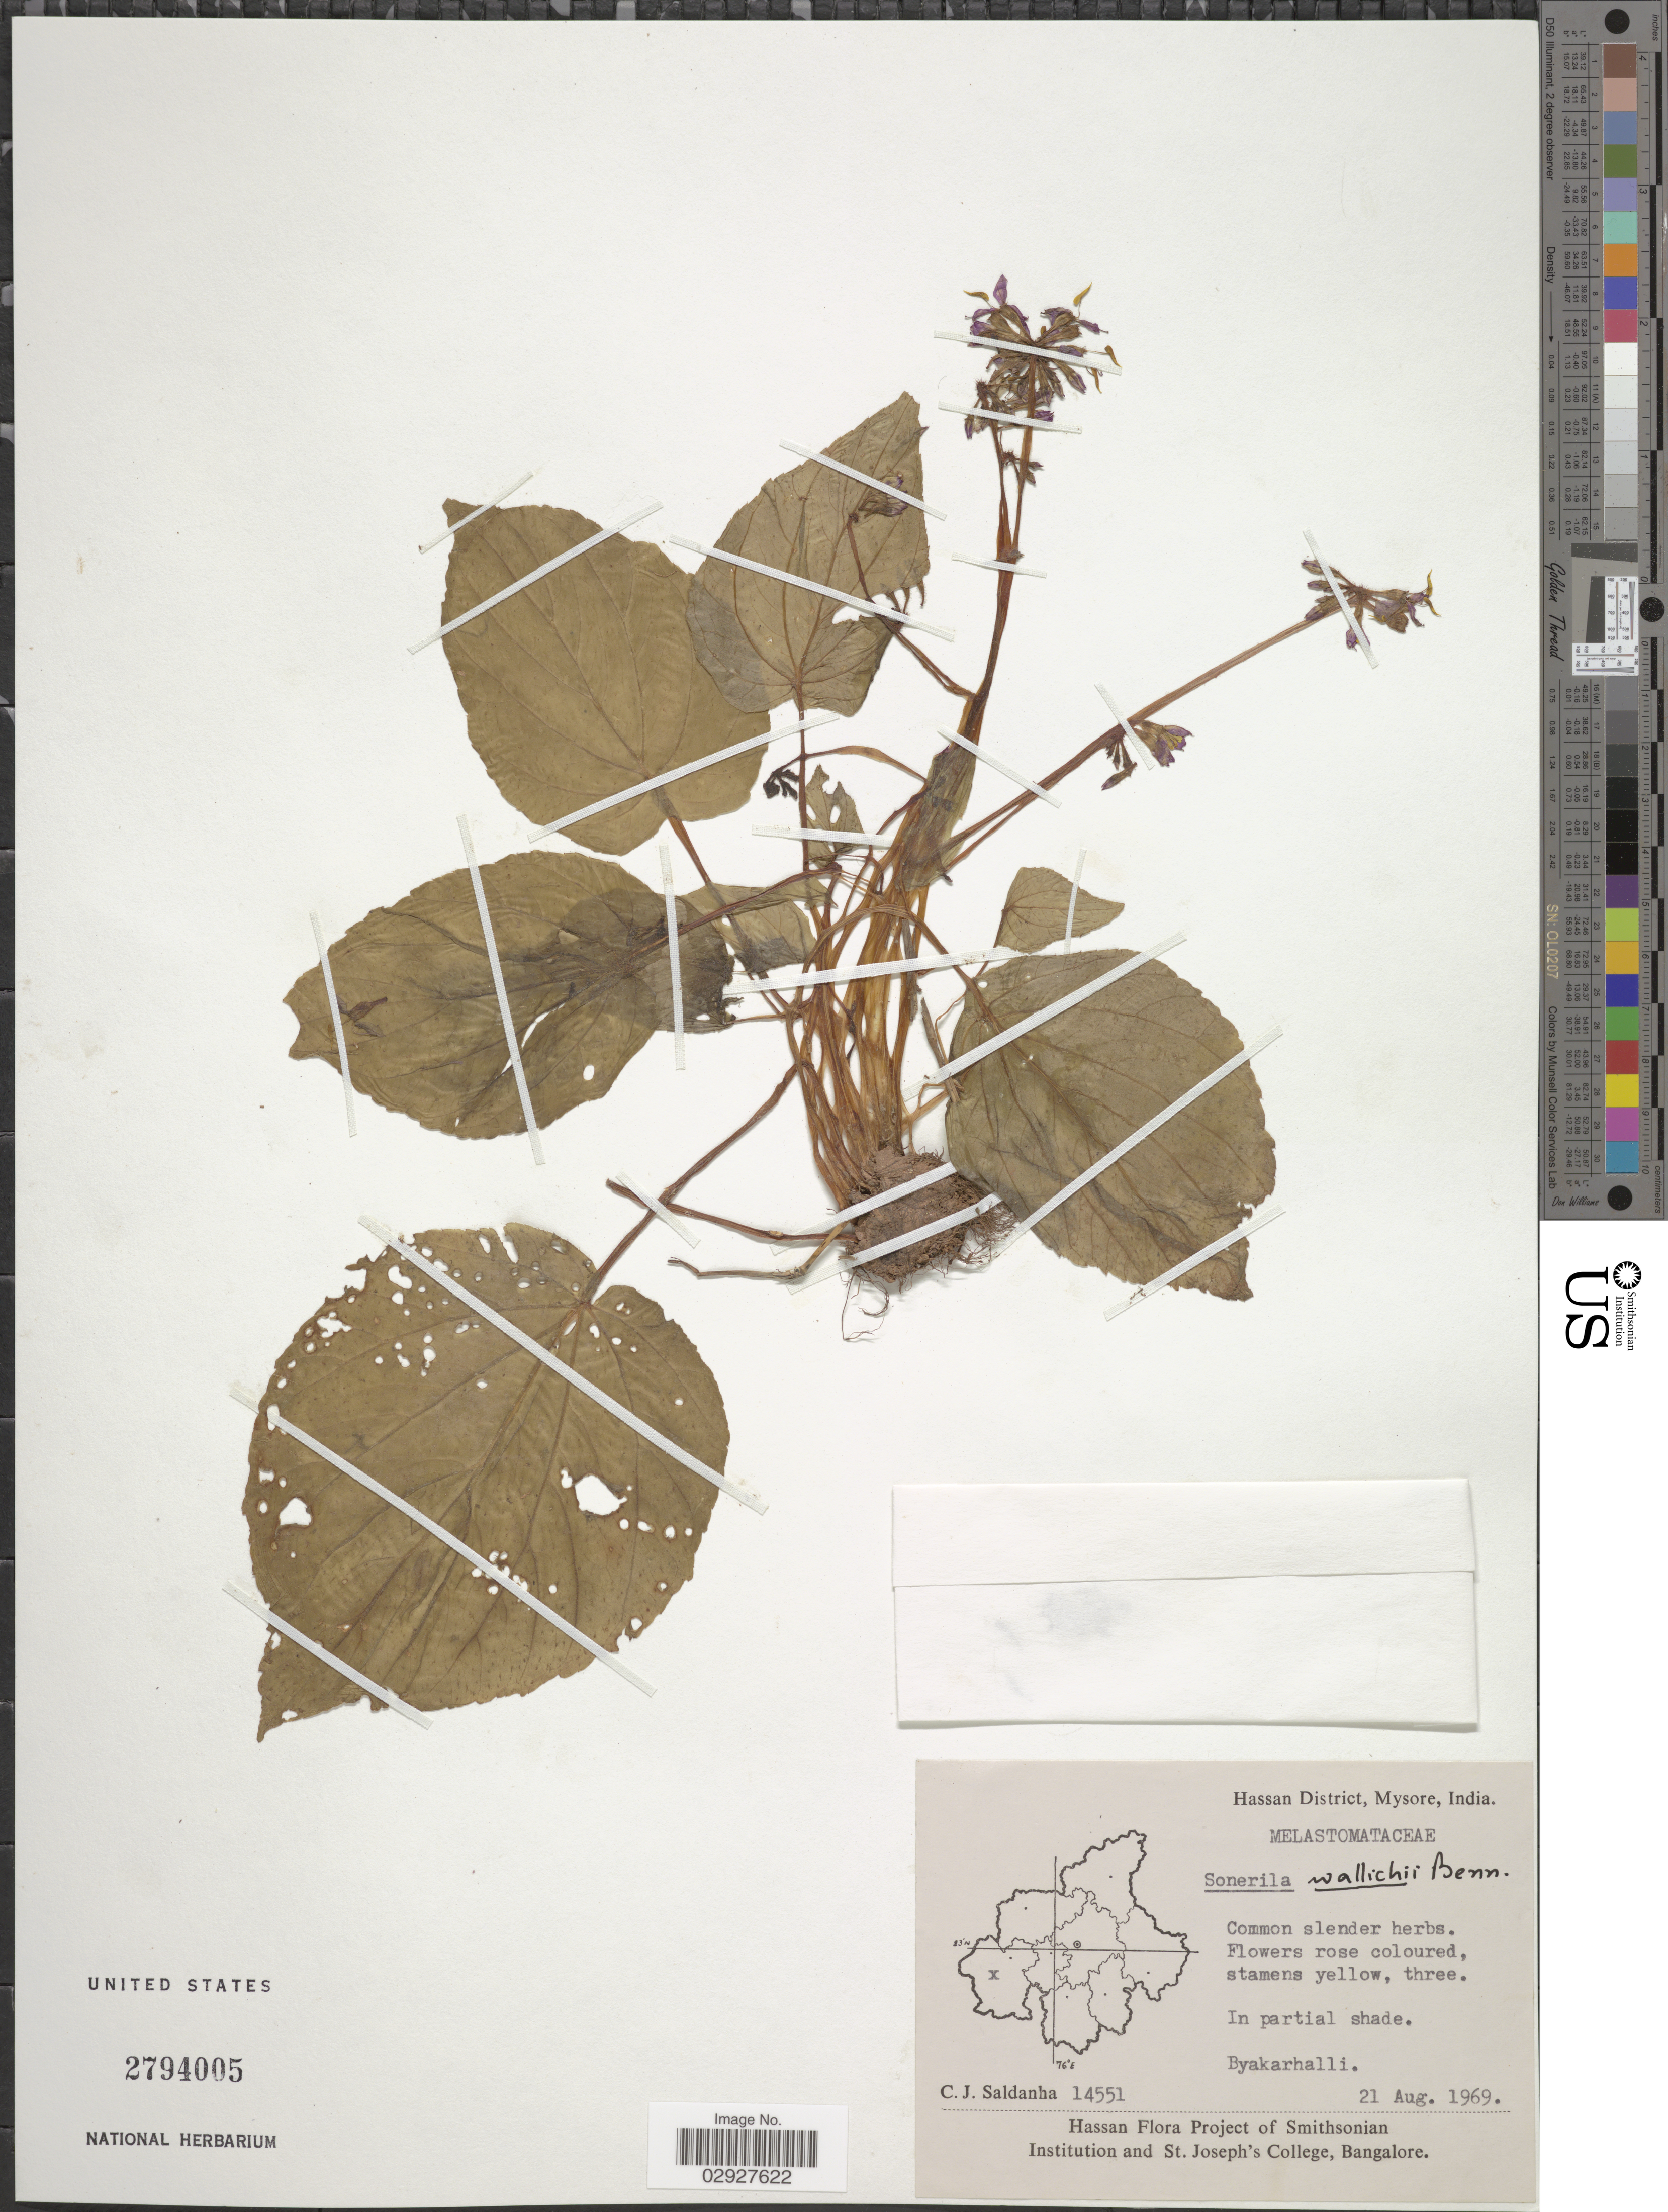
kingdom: Plantae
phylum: Tracheophyta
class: Magnoliopsida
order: Myrtales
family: Melastomataceae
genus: Sonerila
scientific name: Sonerila wallichii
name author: Benn.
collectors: C. J. Saldanha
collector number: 14551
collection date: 1969-08-21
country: India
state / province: Karnataka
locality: Hassan District, Mysore. Byakarhalli.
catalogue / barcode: US 2794005